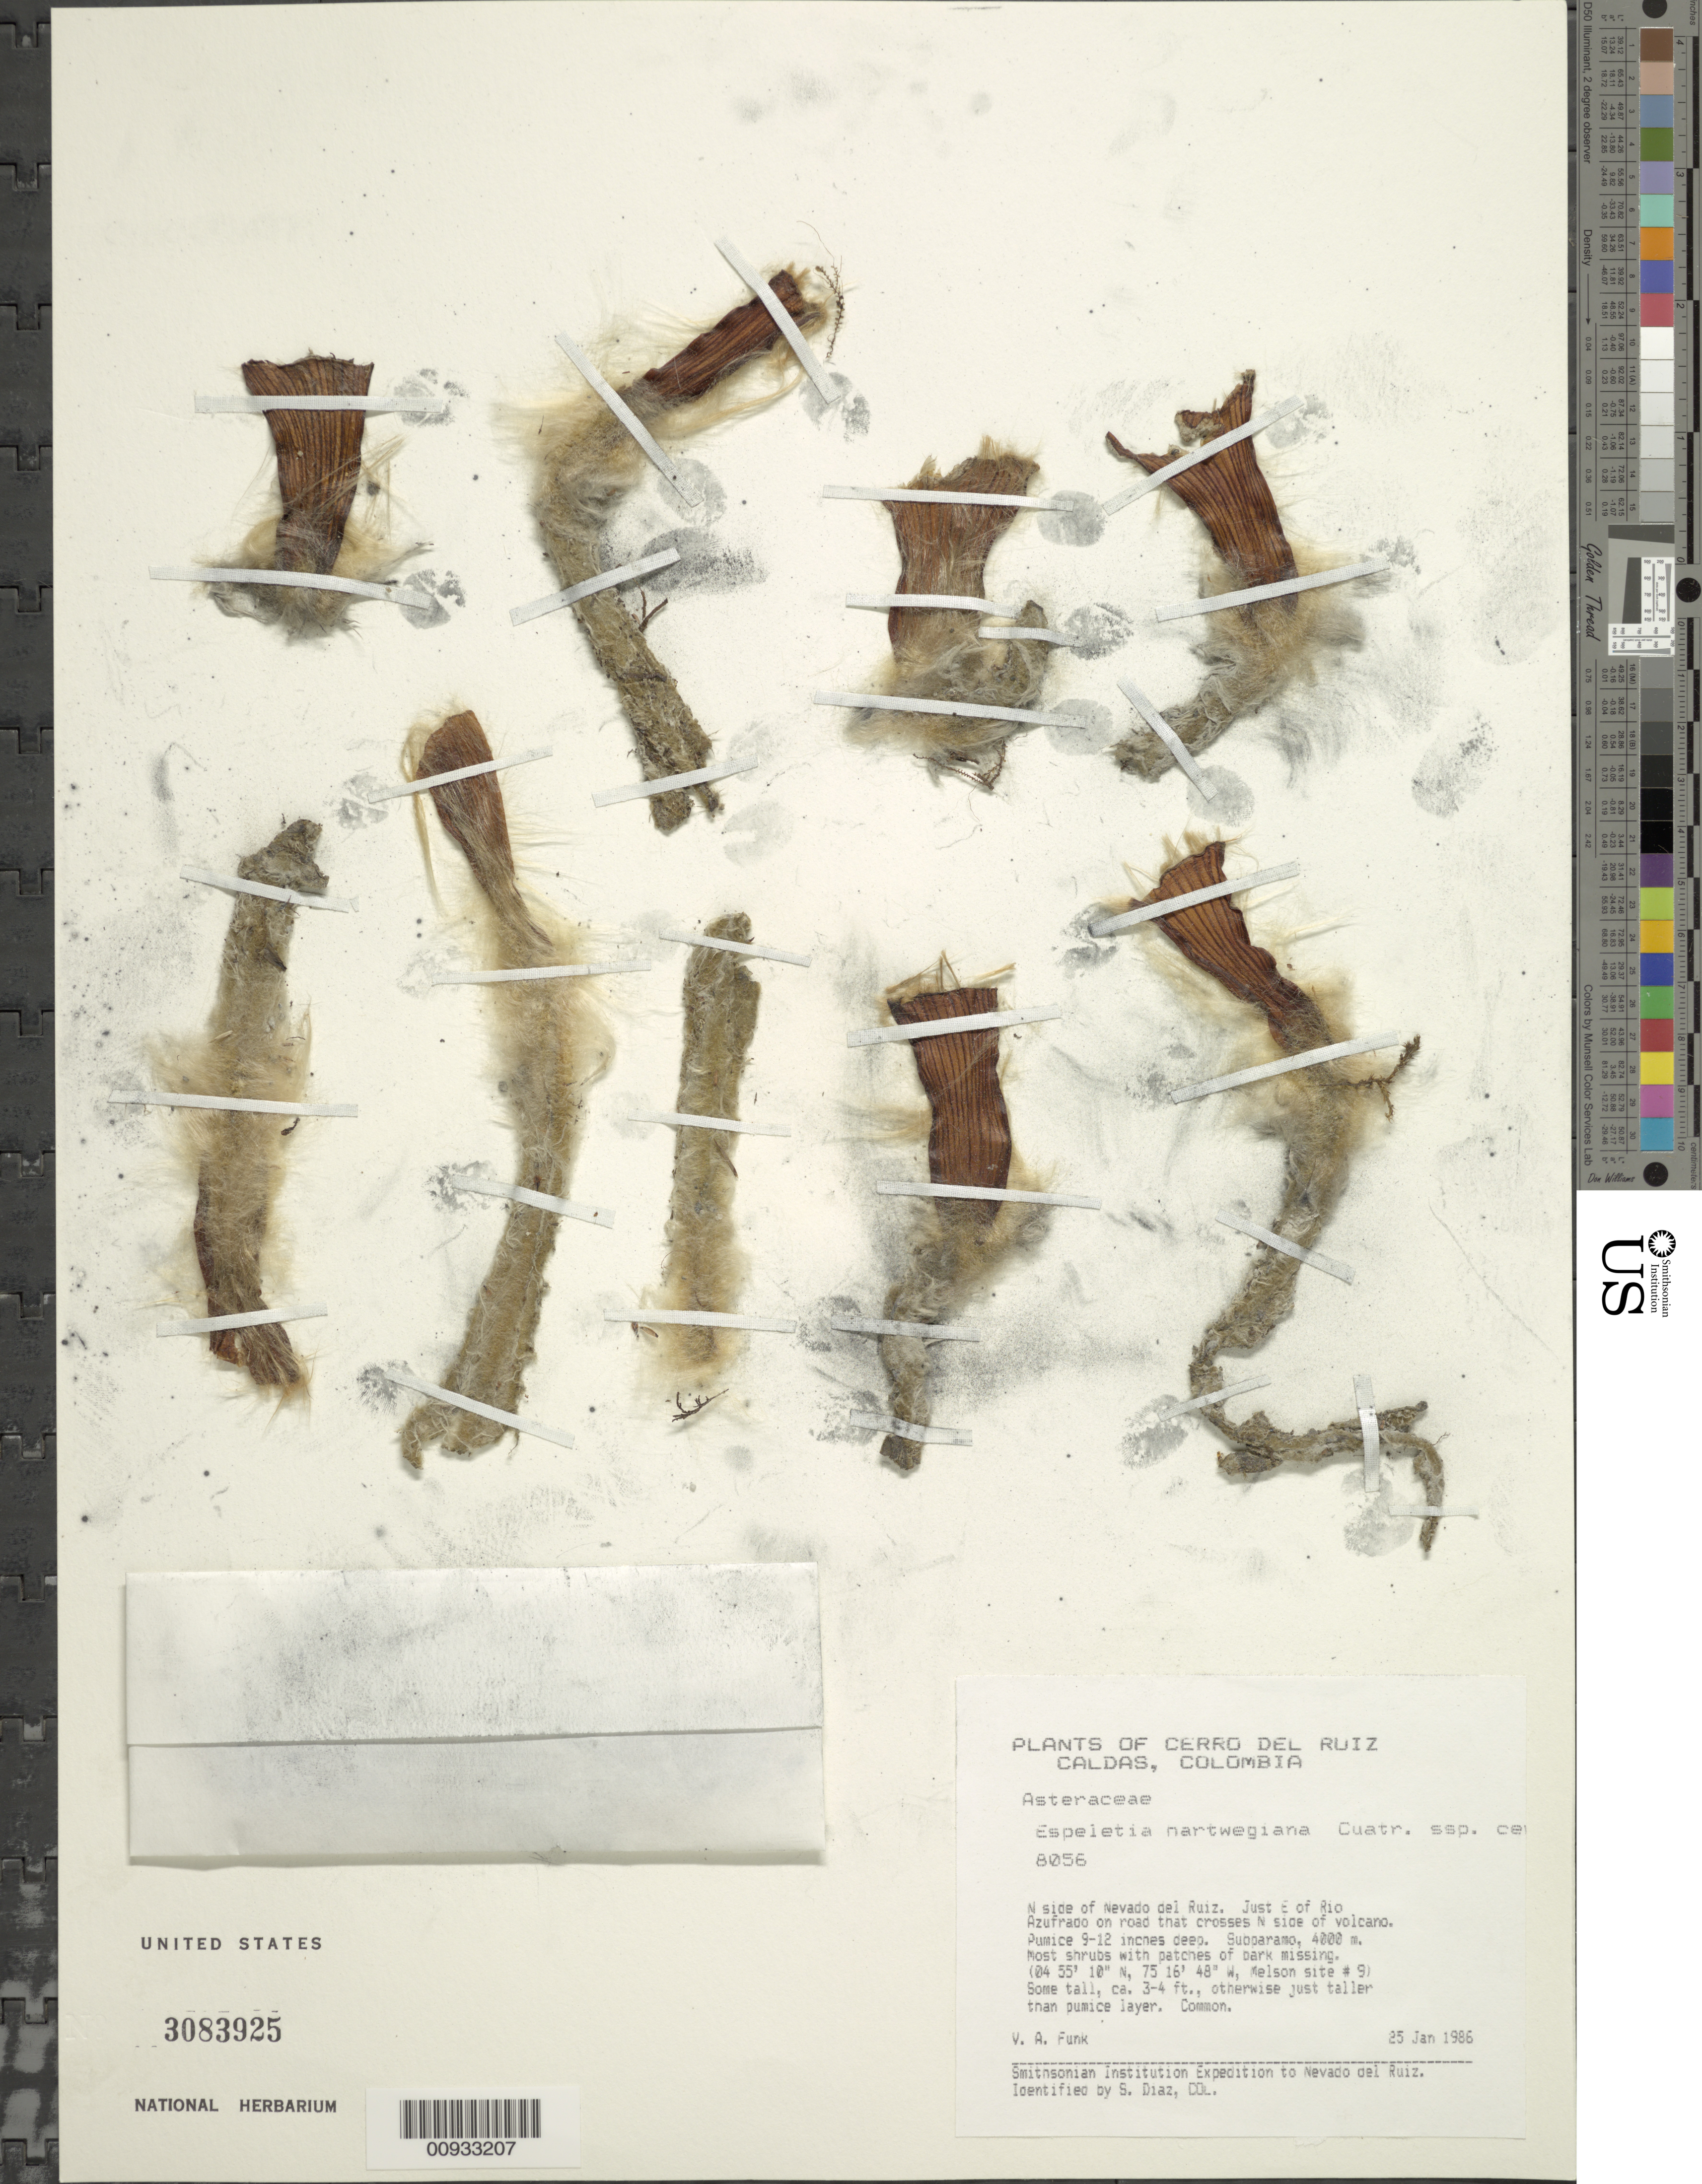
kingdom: Plantae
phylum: Tracheophyta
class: Magnoliopsida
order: Asterales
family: Asteraceae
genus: Espeletia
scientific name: Espeletia hartwegiana subsp. centroandina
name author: Cuatrec.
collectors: V. Funk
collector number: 8056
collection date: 1986-01-25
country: Colombia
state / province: Caldas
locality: Cerro del Ruiz, N side of Nevado del Ruiz, just E of Rio Azufrado on road that crosses N side of volcano, Pumice 9-12 inches deep, Melson site #9.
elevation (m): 4000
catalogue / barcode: US 3083925